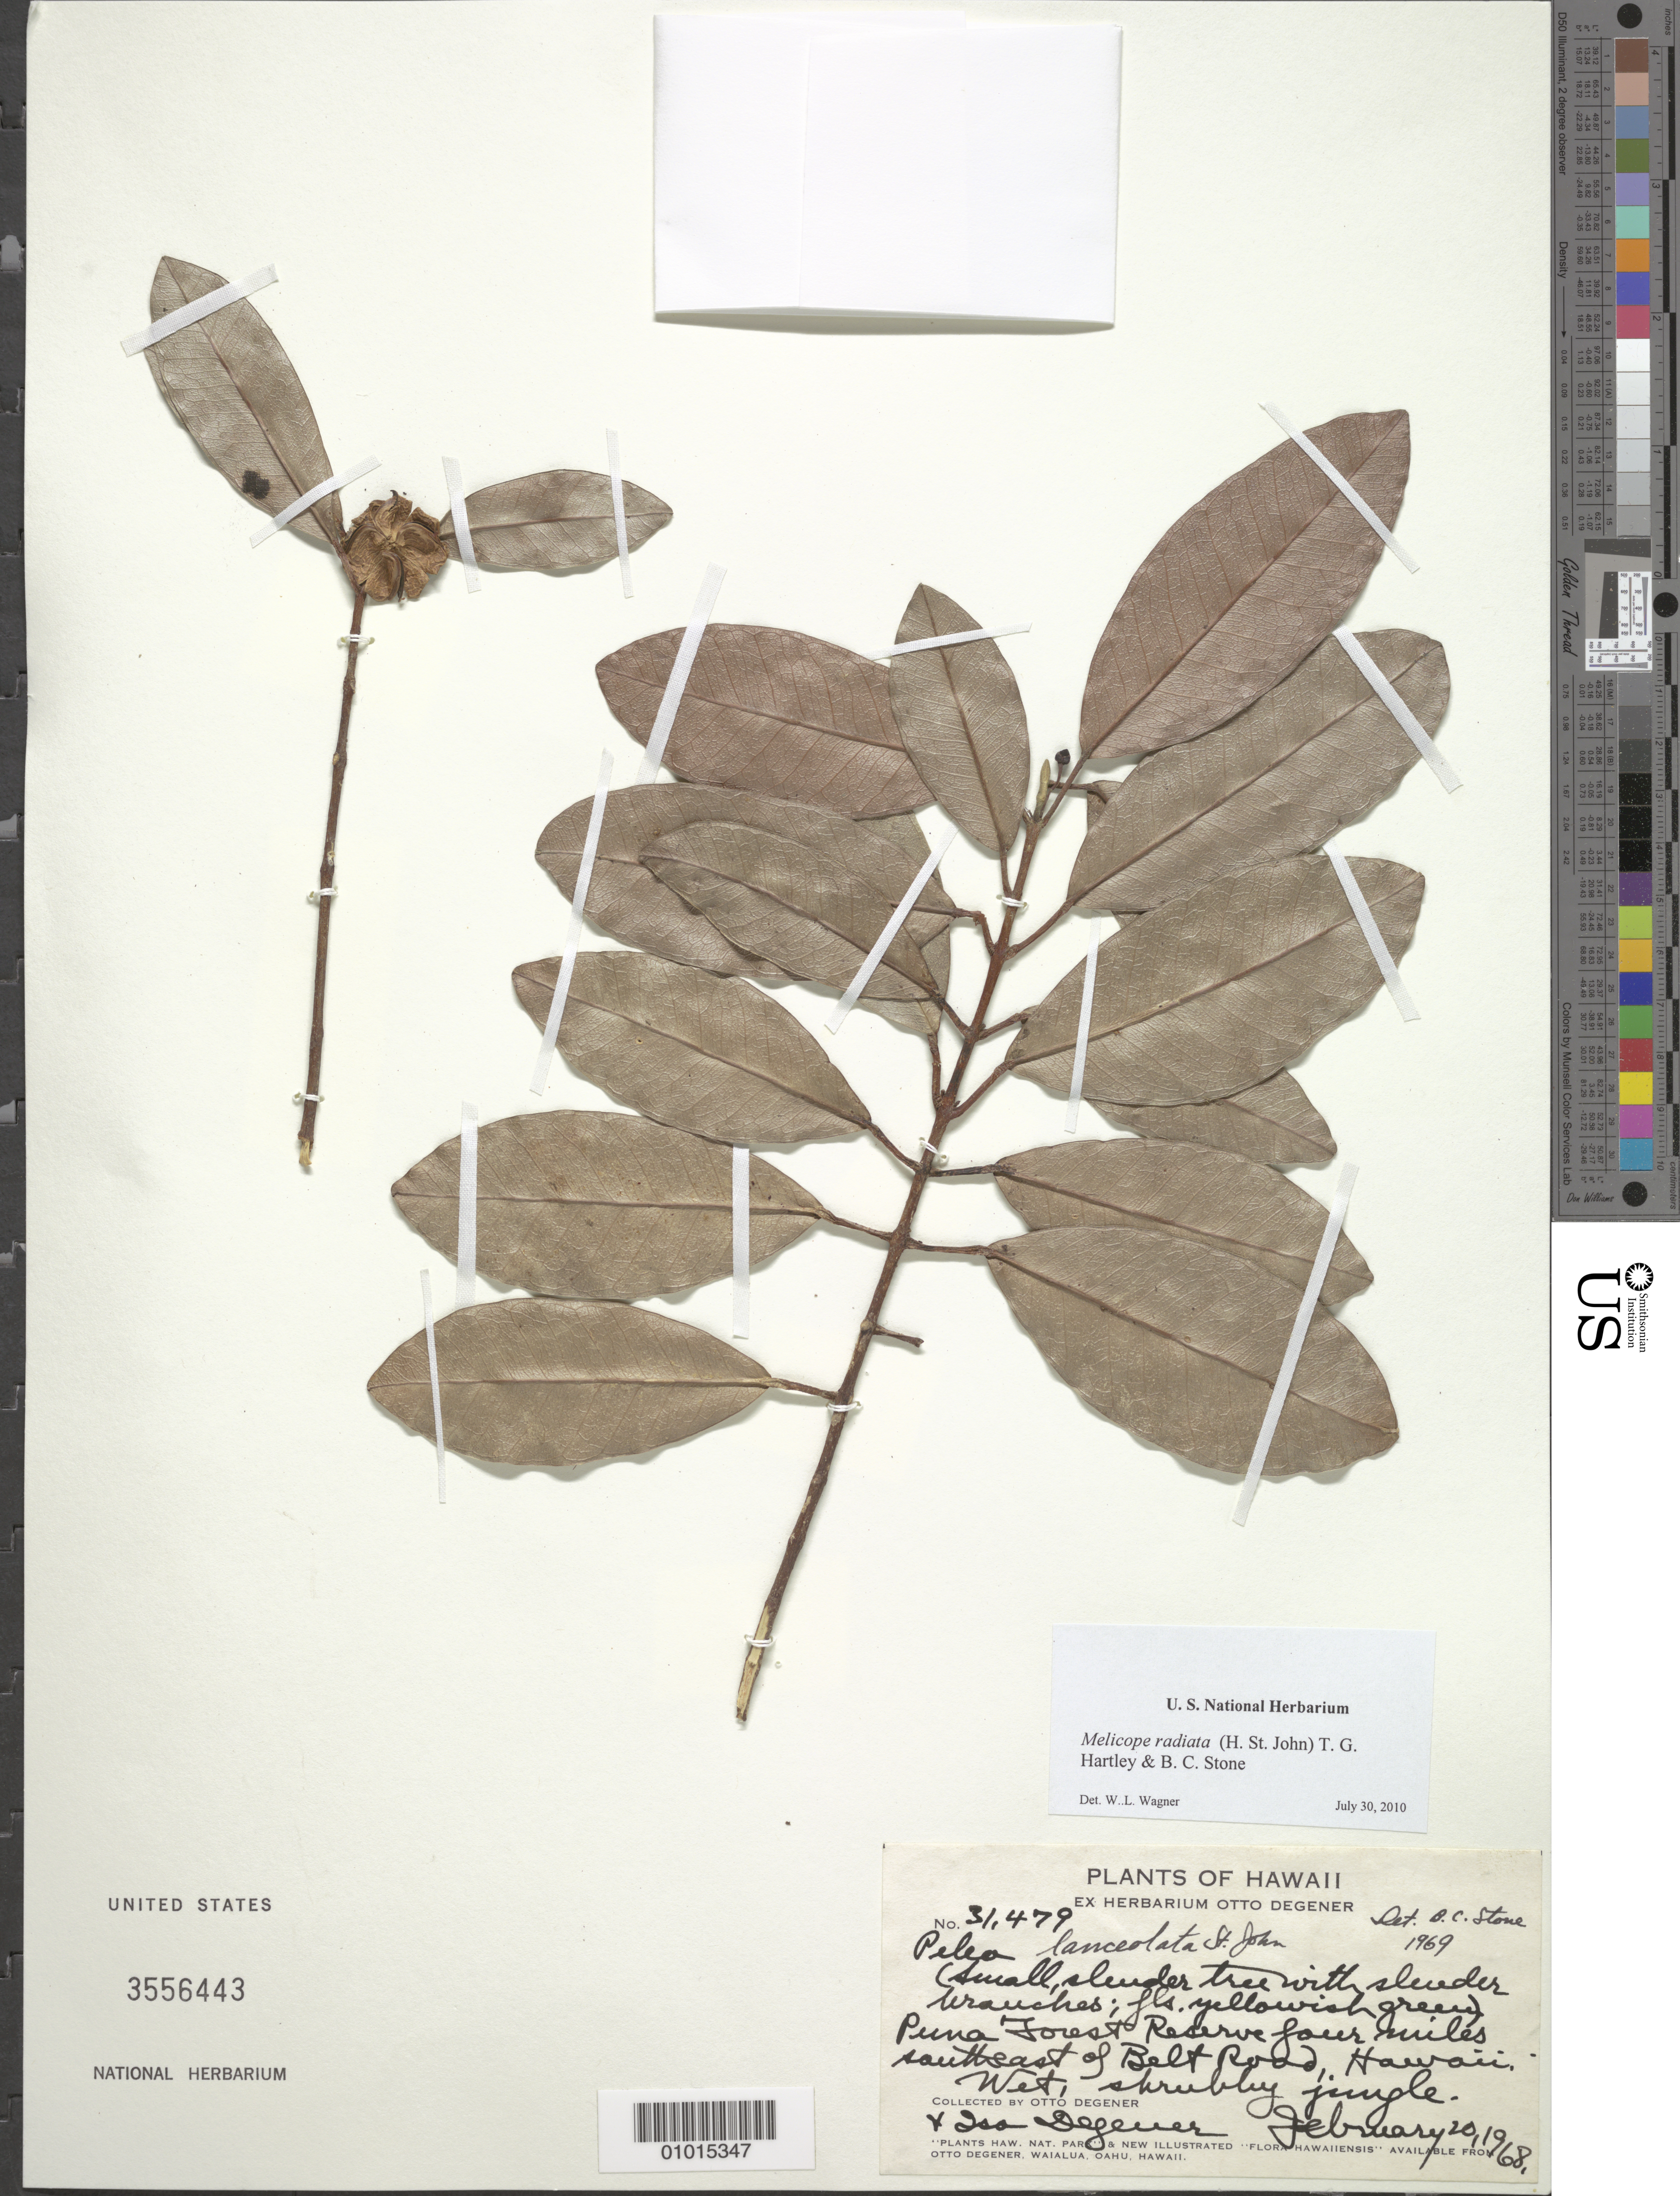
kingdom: Plantae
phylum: Tracheophyta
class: Magnoliopsida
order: Sapindales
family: Rutaceae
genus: Melicope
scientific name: Melicope radiata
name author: (H. St. John) T.G. Hartley & B.C. Stone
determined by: Wagner, W. L., (BOT), Smithsonian Institution - National Museum of Natural History (UNITED STATES)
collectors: O. Degener & I. Degener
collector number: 31479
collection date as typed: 20 Feb 1968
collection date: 1968-02-20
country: United States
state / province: Hawaii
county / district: Hawaii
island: Hawaii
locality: Puna Forest Reserve 4 miles SE of Belt rd.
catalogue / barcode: US 3556443